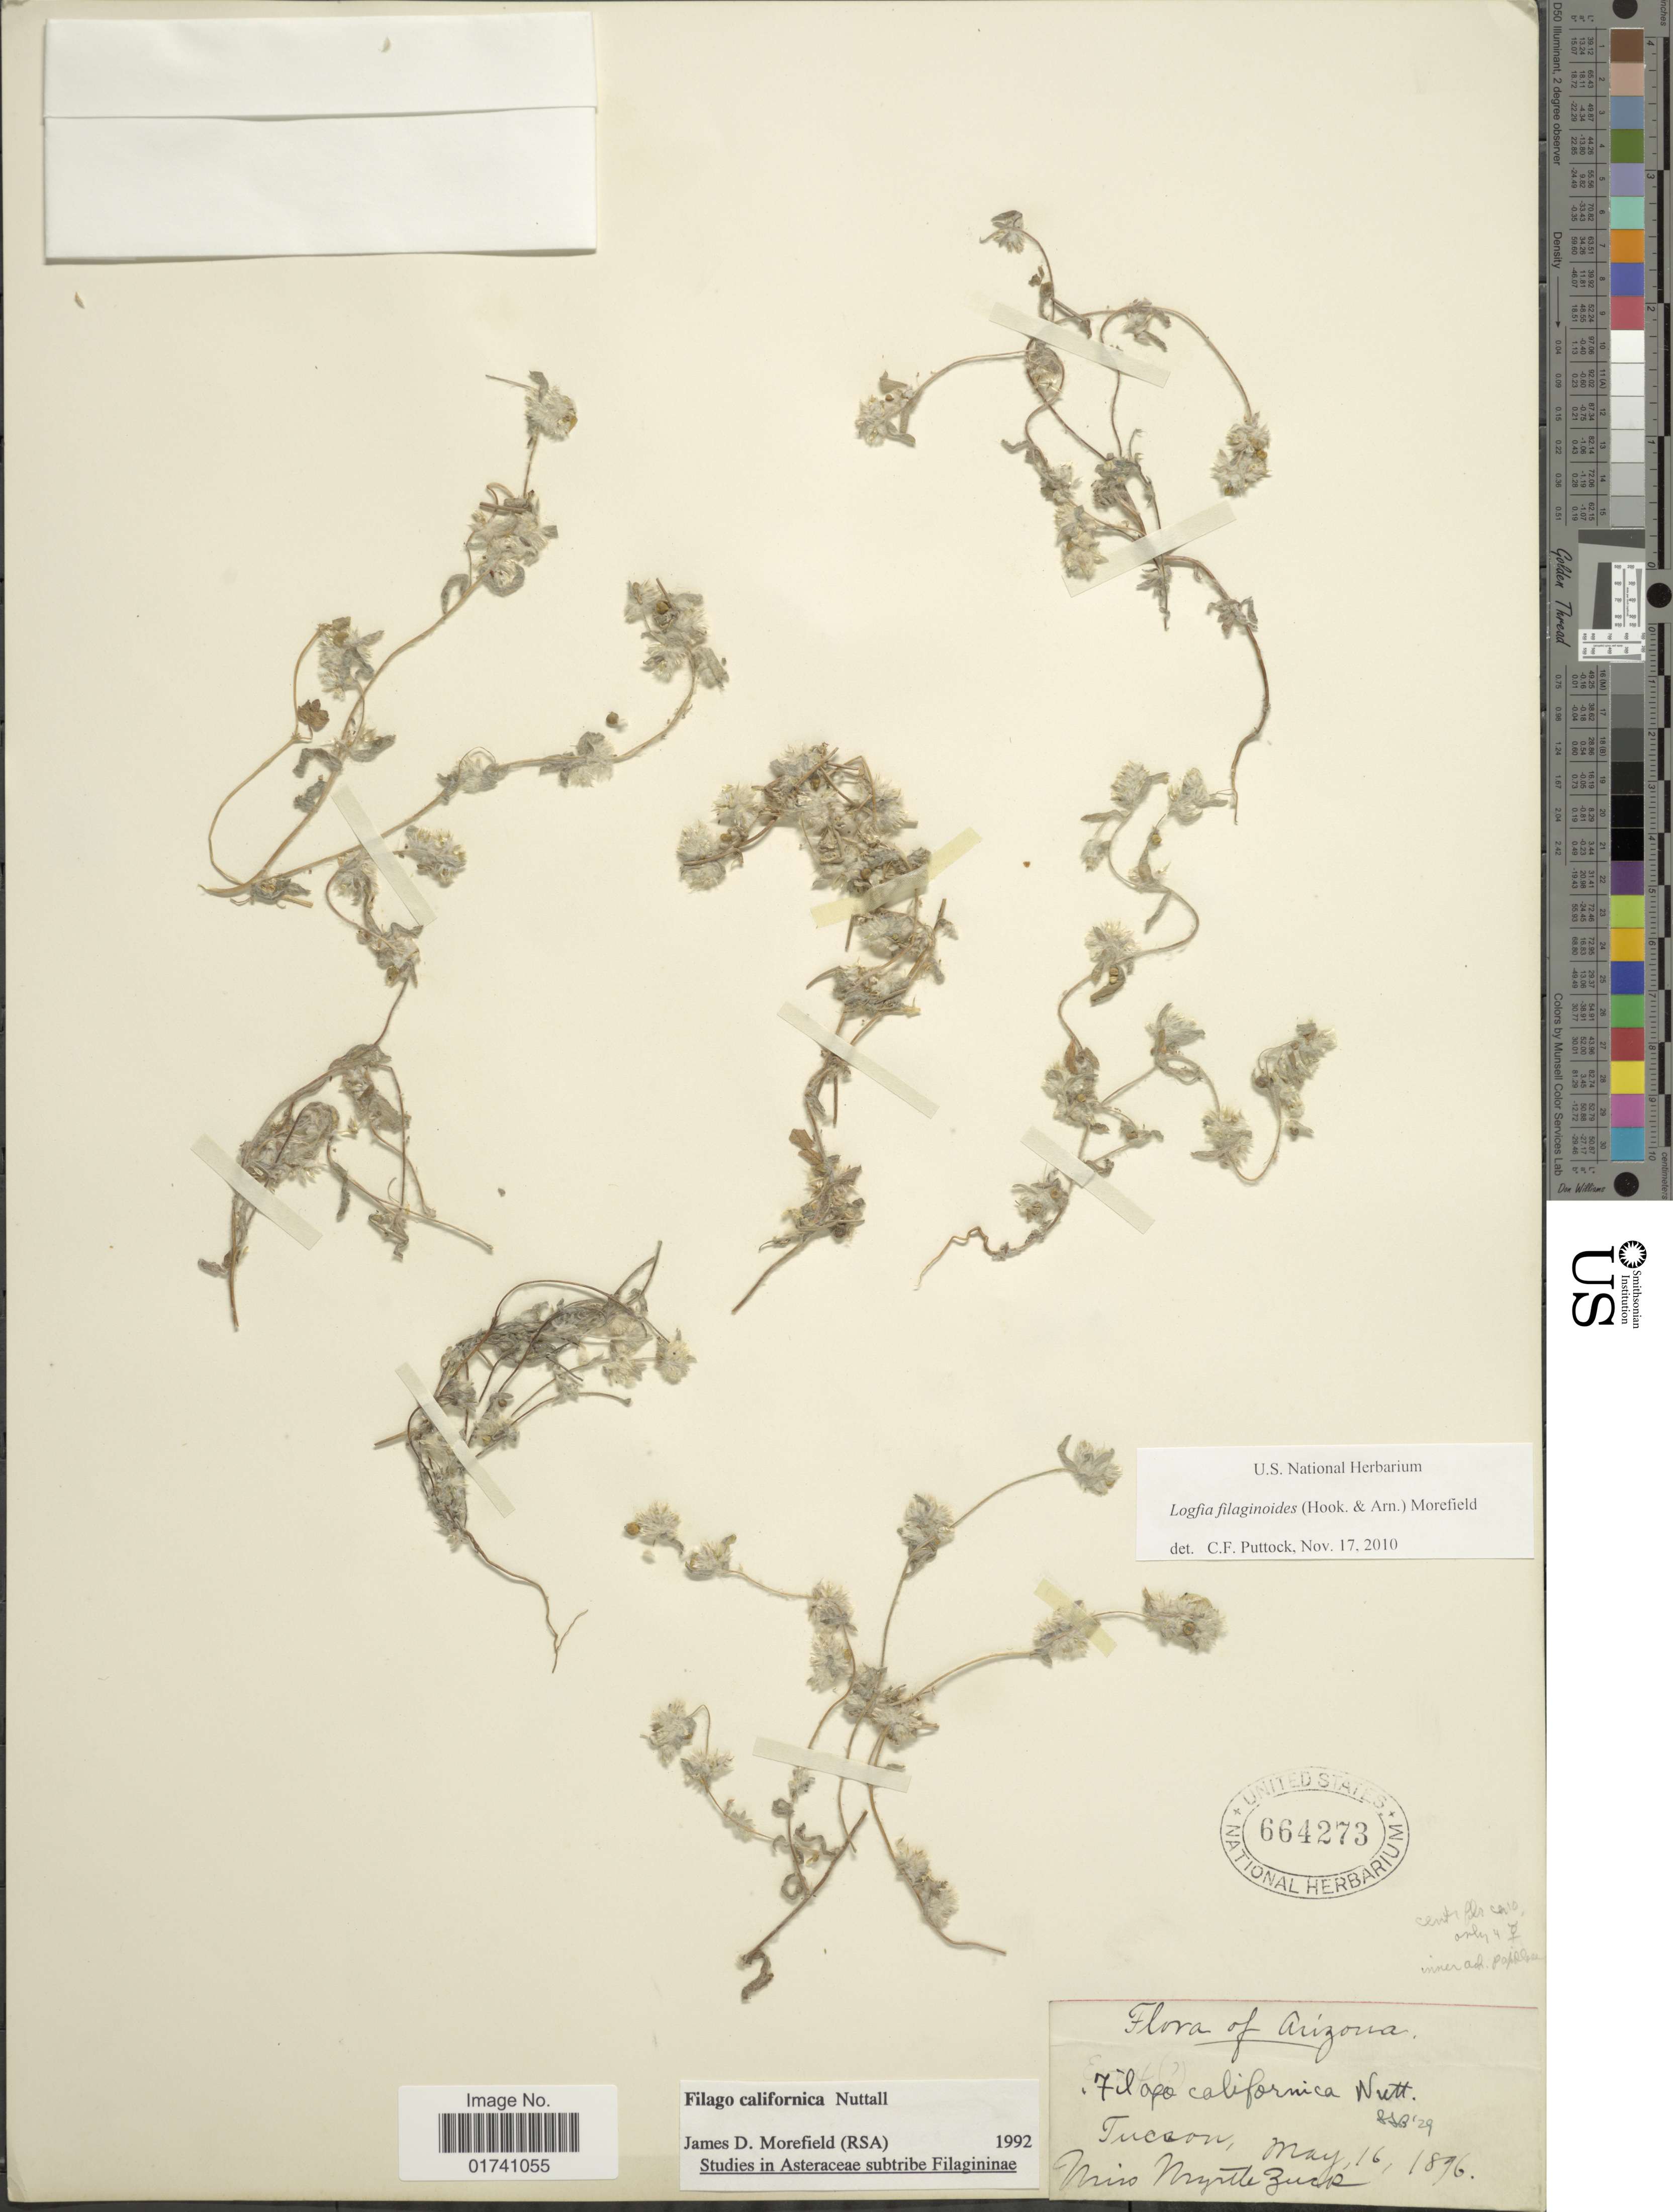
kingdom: Plantae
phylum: Tracheophyta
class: Magnoliopsida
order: Asterales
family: Asteraceae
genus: Logfia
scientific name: Logfia filaginoides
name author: (Hook. & Arn.) Morefield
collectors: M. Zuck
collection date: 1896-05-16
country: United States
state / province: Arizona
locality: Tucson.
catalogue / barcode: US 664273